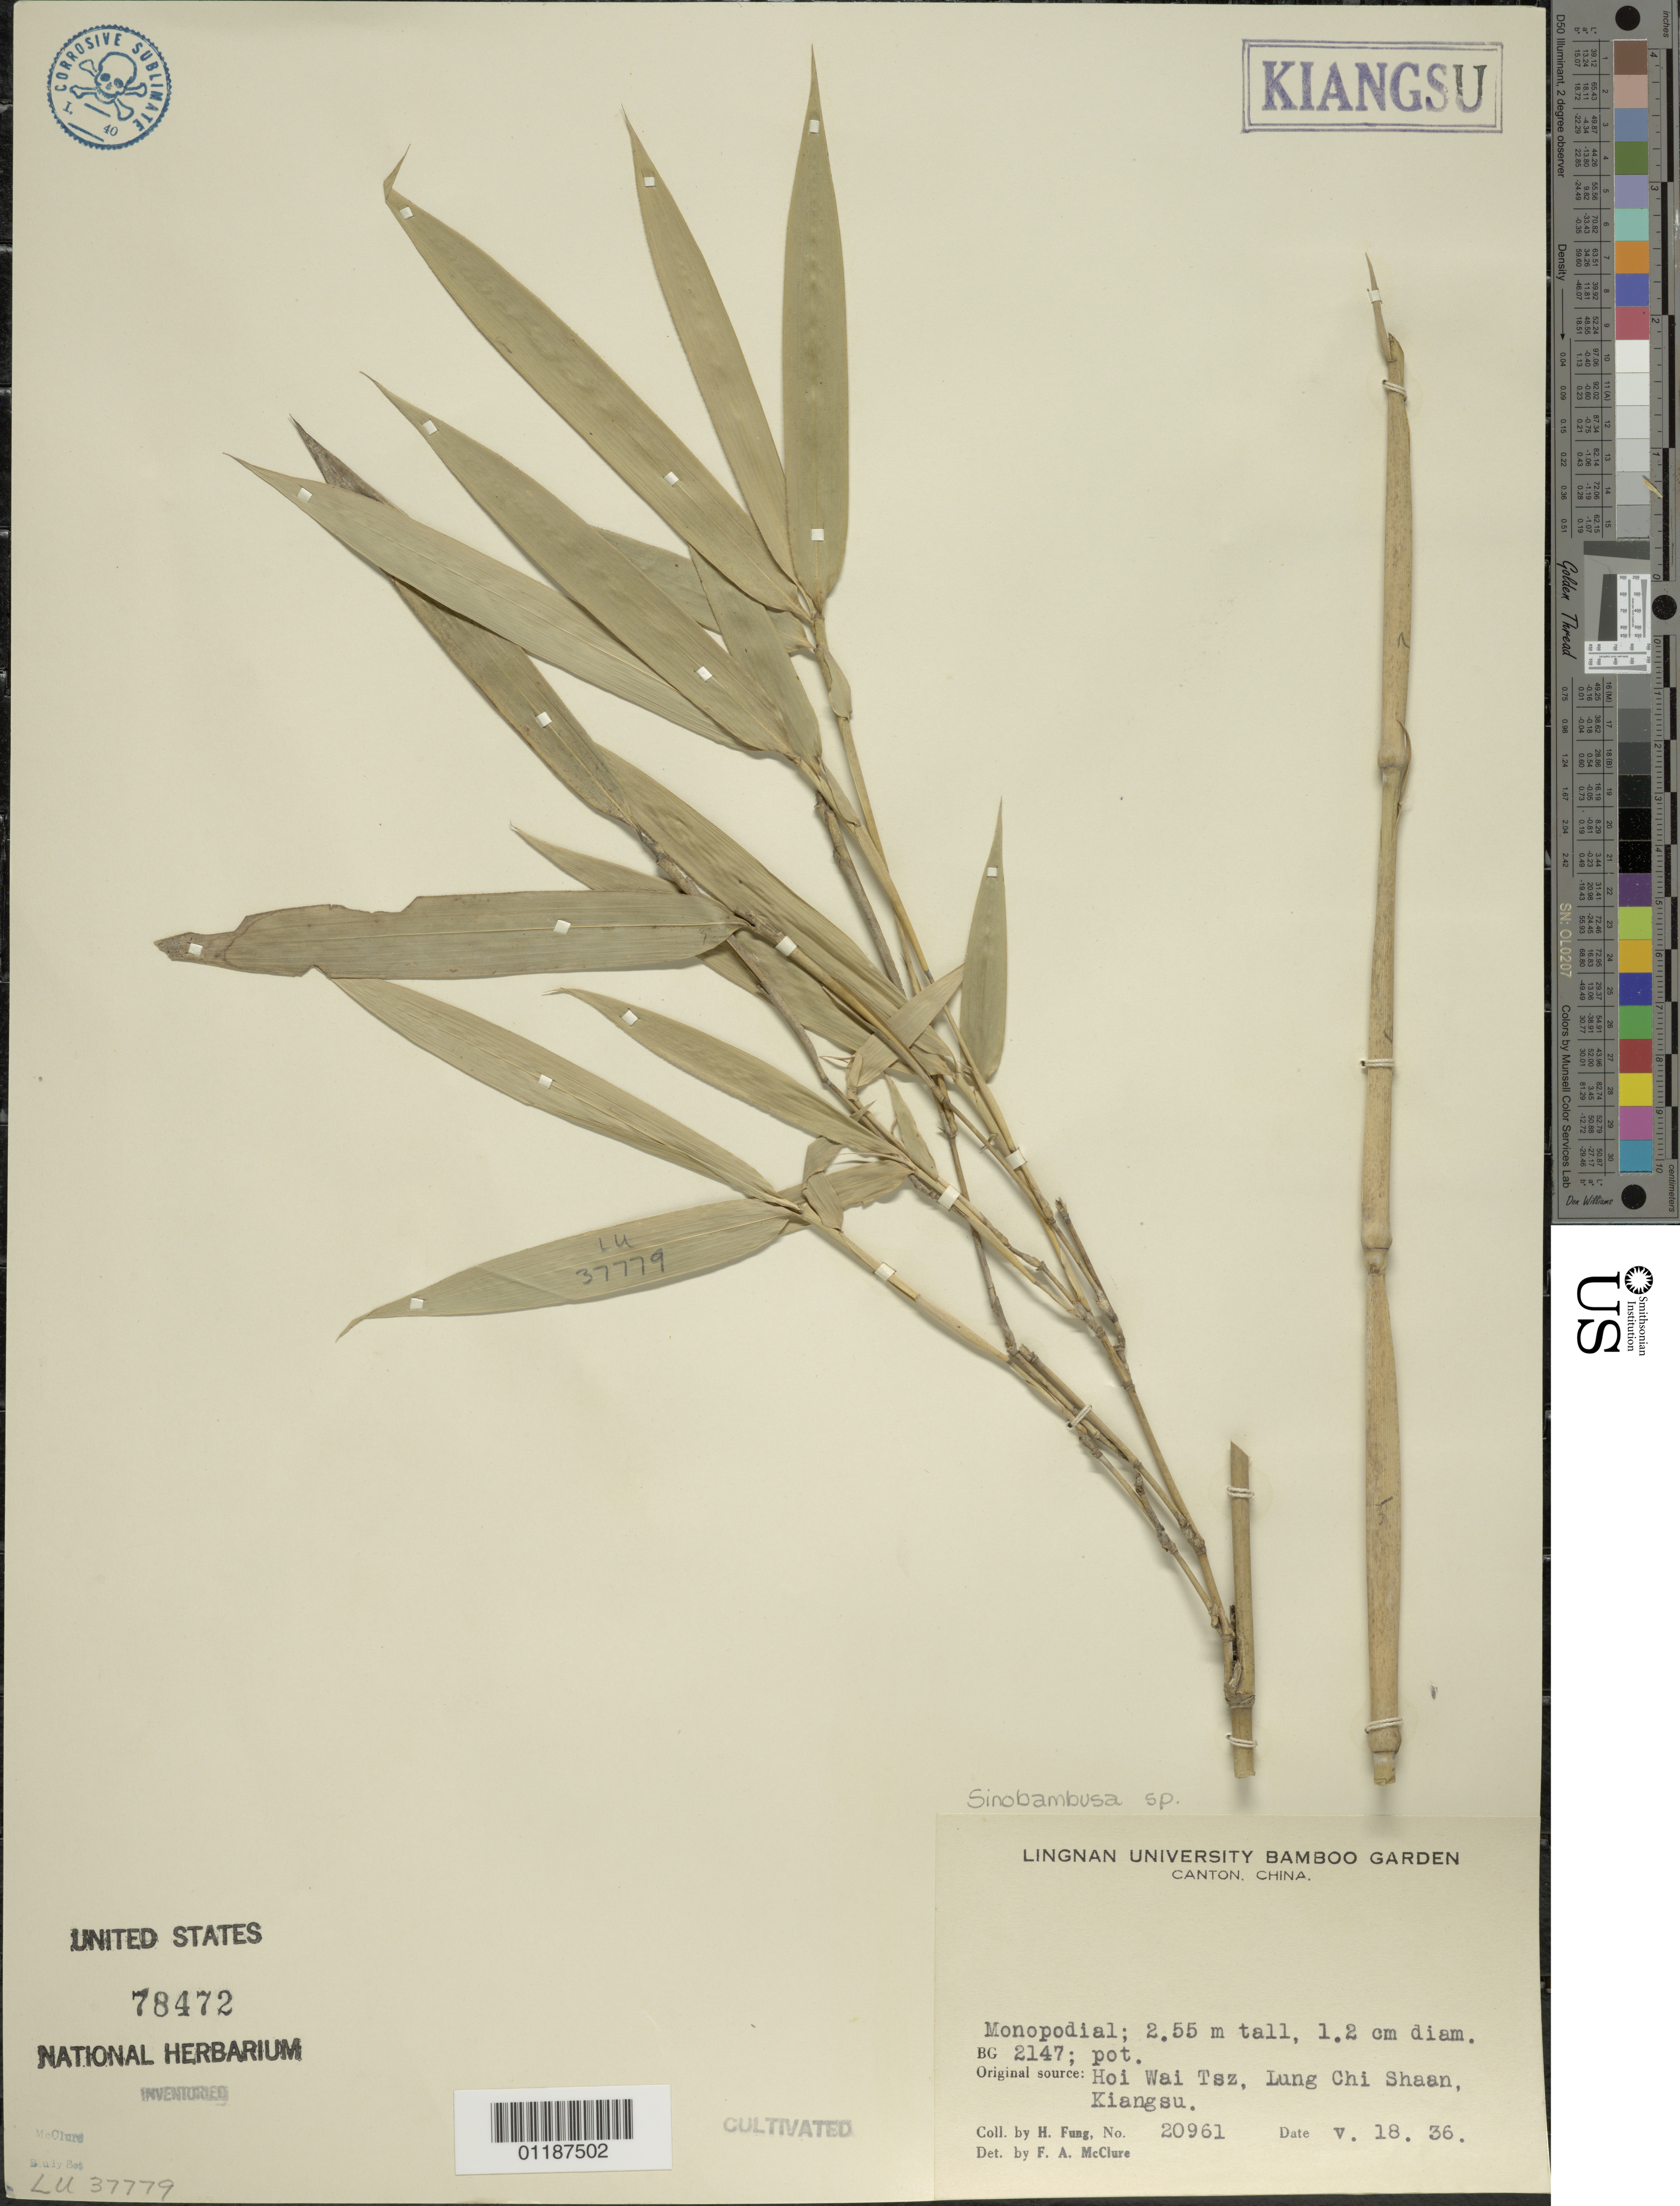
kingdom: Plantae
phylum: Tracheophyta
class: Liliopsida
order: Poales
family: Poaceae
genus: Sinobambusa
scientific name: Sinobambusa sp.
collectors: H. L. Fung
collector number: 20961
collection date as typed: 18 May 1936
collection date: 1936-05-18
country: China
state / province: Guangdong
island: Honam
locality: Lingnan University Bamboo Garden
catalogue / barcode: US 78472